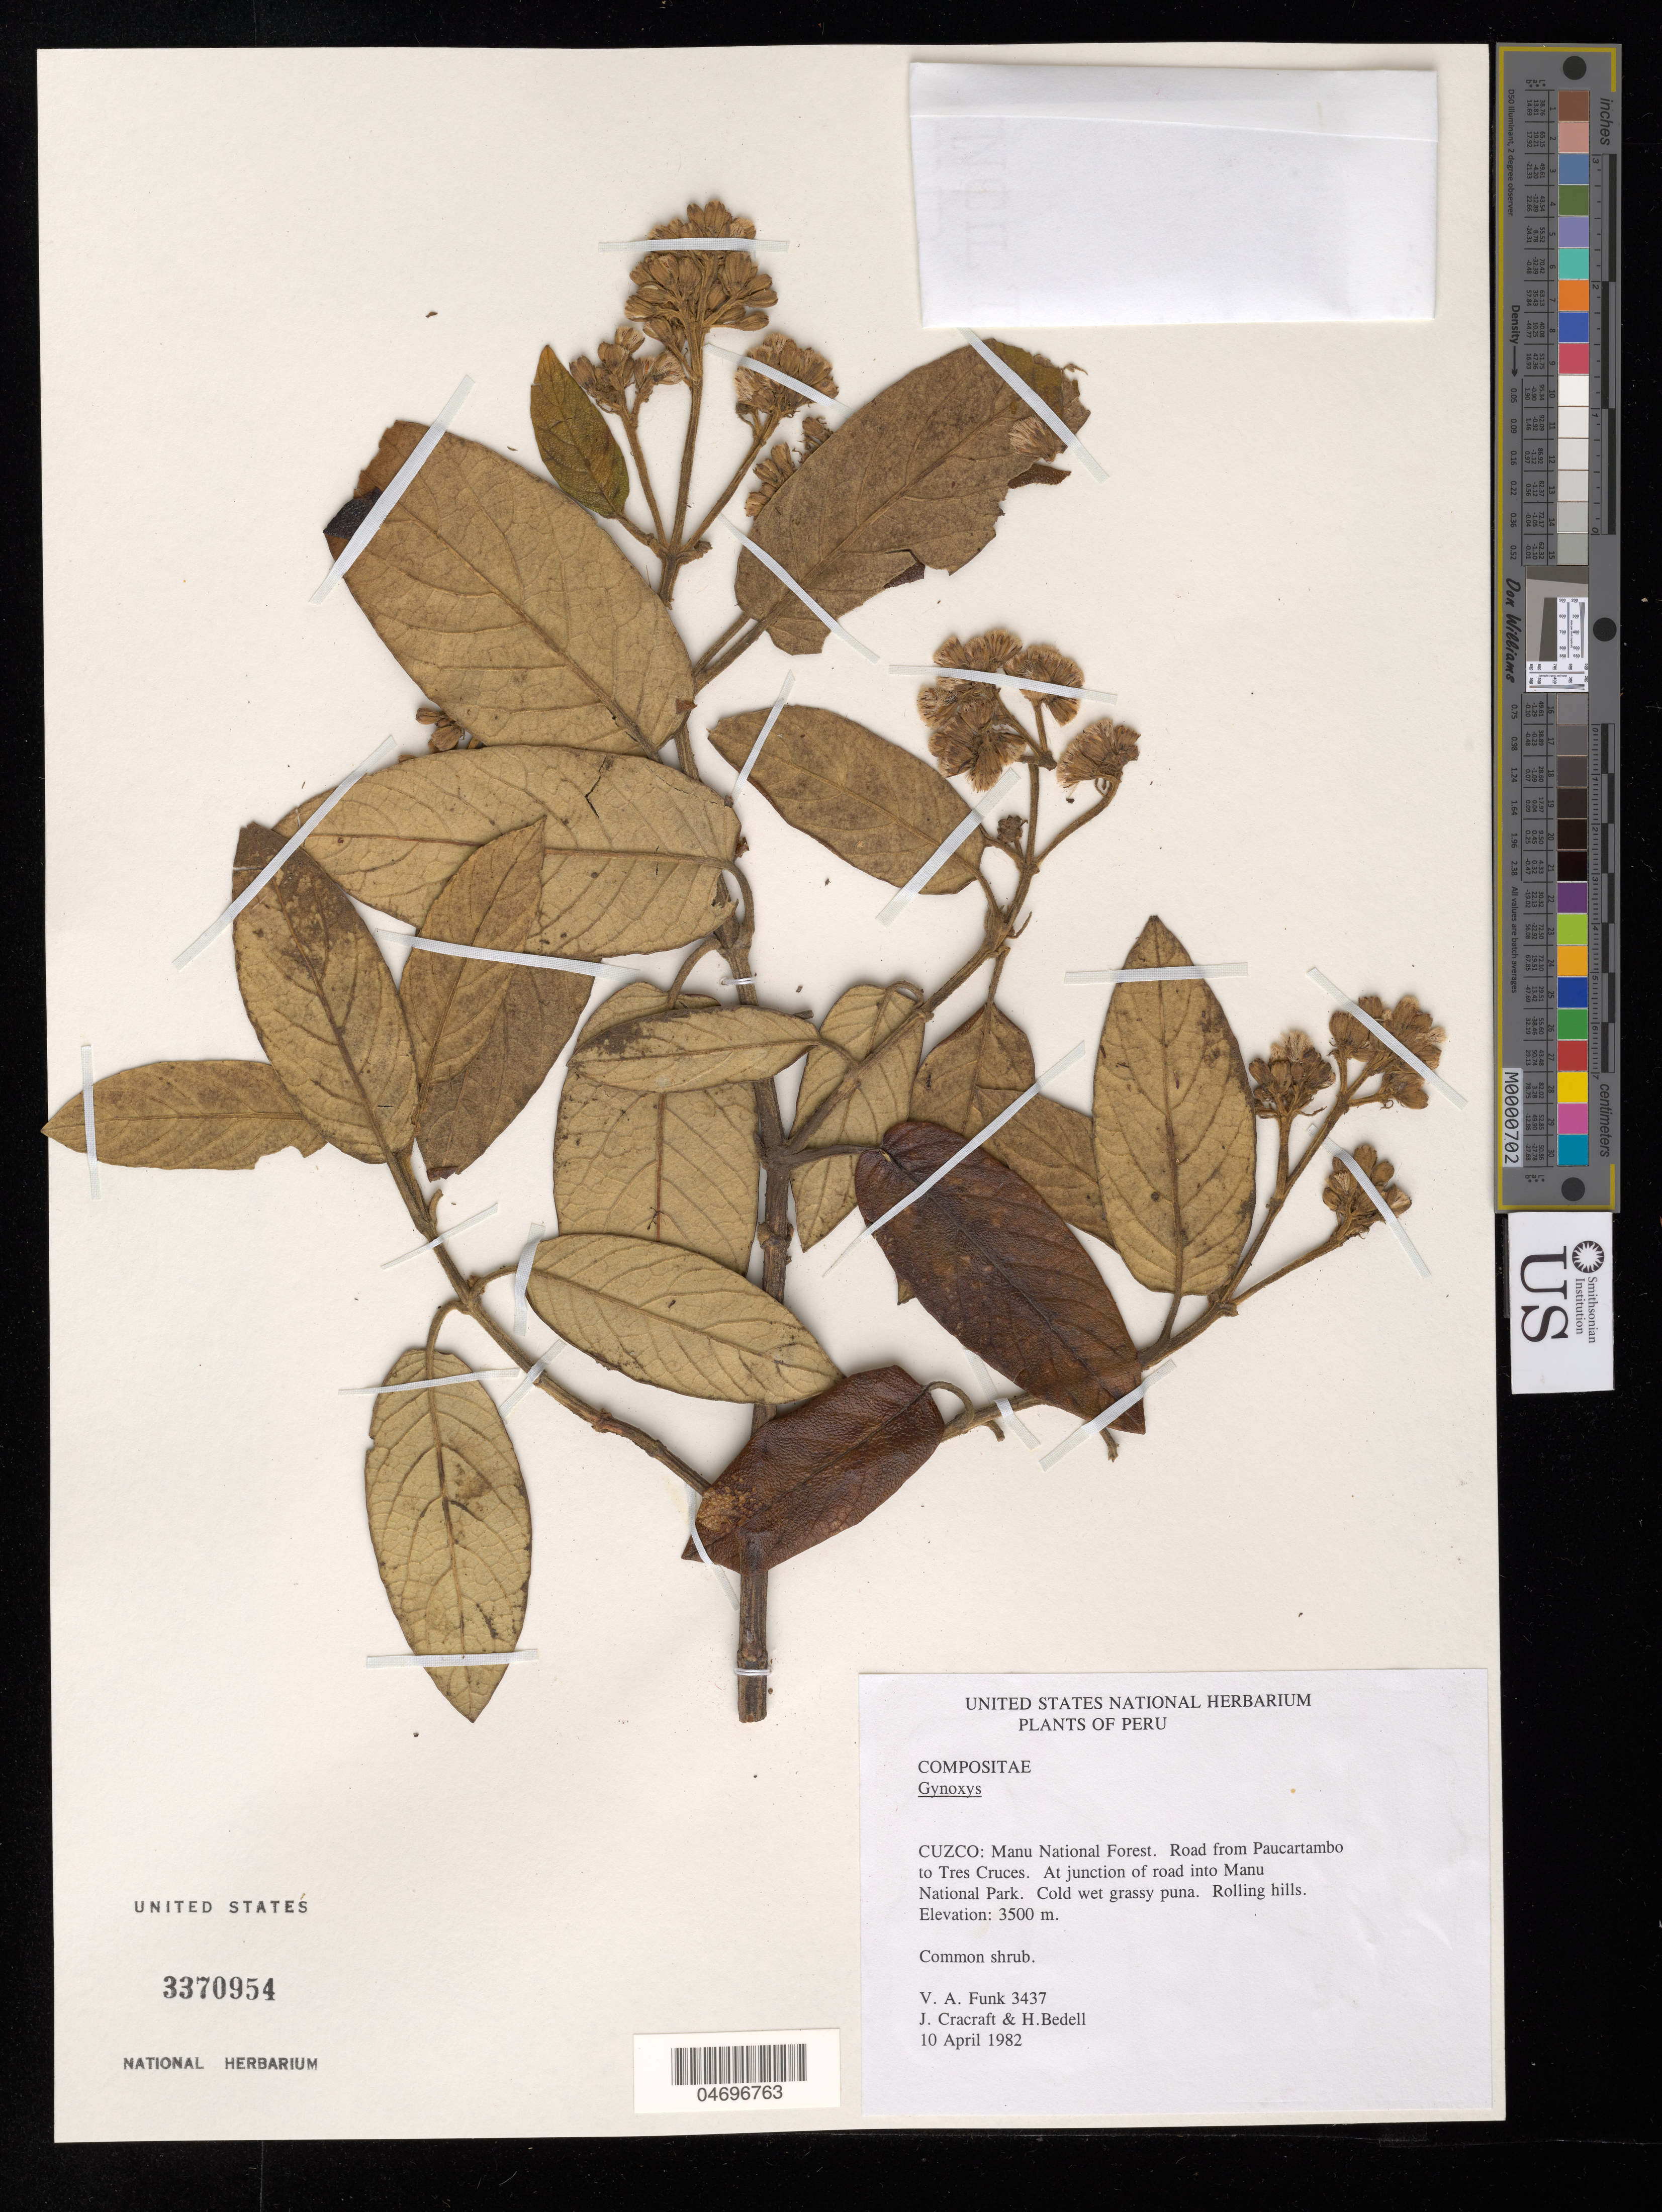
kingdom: Plantae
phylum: Tracheophyta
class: Magnoliopsida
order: Asterales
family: Asteraceae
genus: Gynoxys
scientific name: Gynoxys sp.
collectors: V. Funk, J. L. Cracraft & H. G. Bedell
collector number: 3437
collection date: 1982-04-10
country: Peru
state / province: Cusco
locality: Manu National Forest. Road from Paucartambo to Tres Cruces. At junction of main road into Manu National Park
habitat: Cold wet grass puna. Rolling hills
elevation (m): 3500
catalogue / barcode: US 3370954